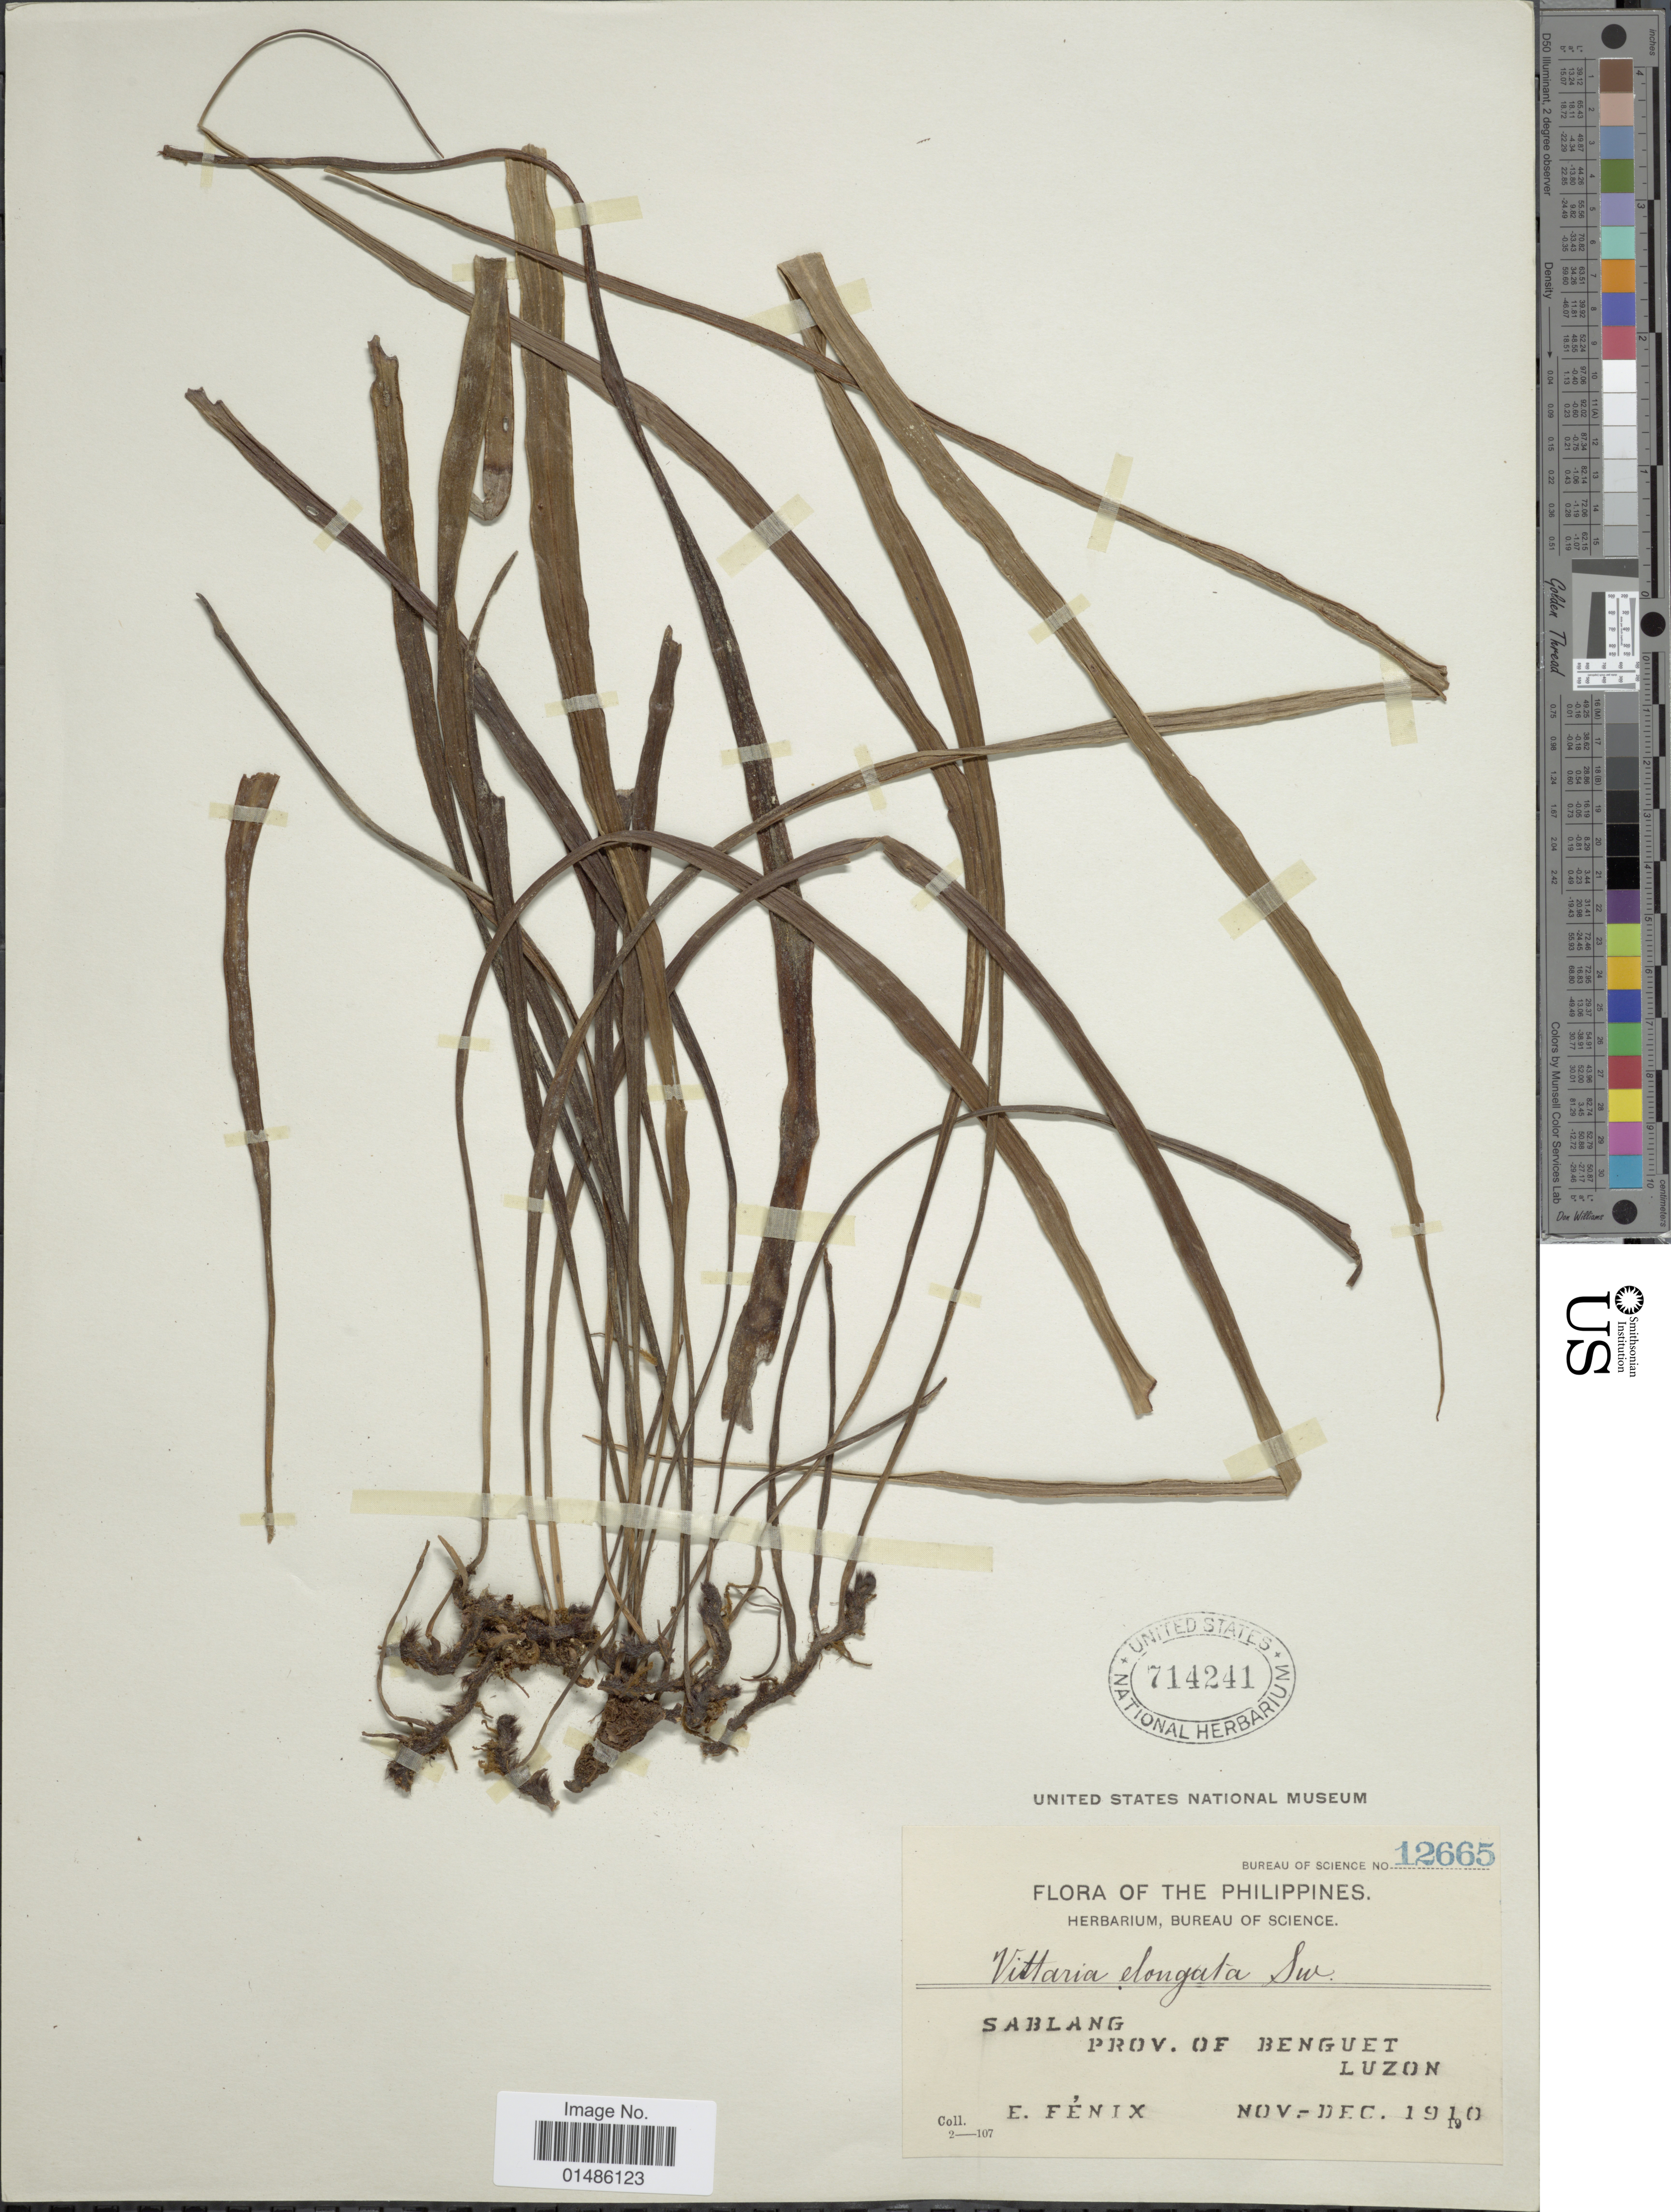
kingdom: Plantae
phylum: Tracheophyta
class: Polypodiopsida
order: Polypodiales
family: Pteridaceae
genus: Haplopteris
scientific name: Haplopteris elongata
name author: (Sw.) Crane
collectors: E. Fénix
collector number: Bureau of Science 12665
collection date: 1910-11/1910-12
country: Philippines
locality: Sablang, Prov. of Benguet, Luzon.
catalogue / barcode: US 714241